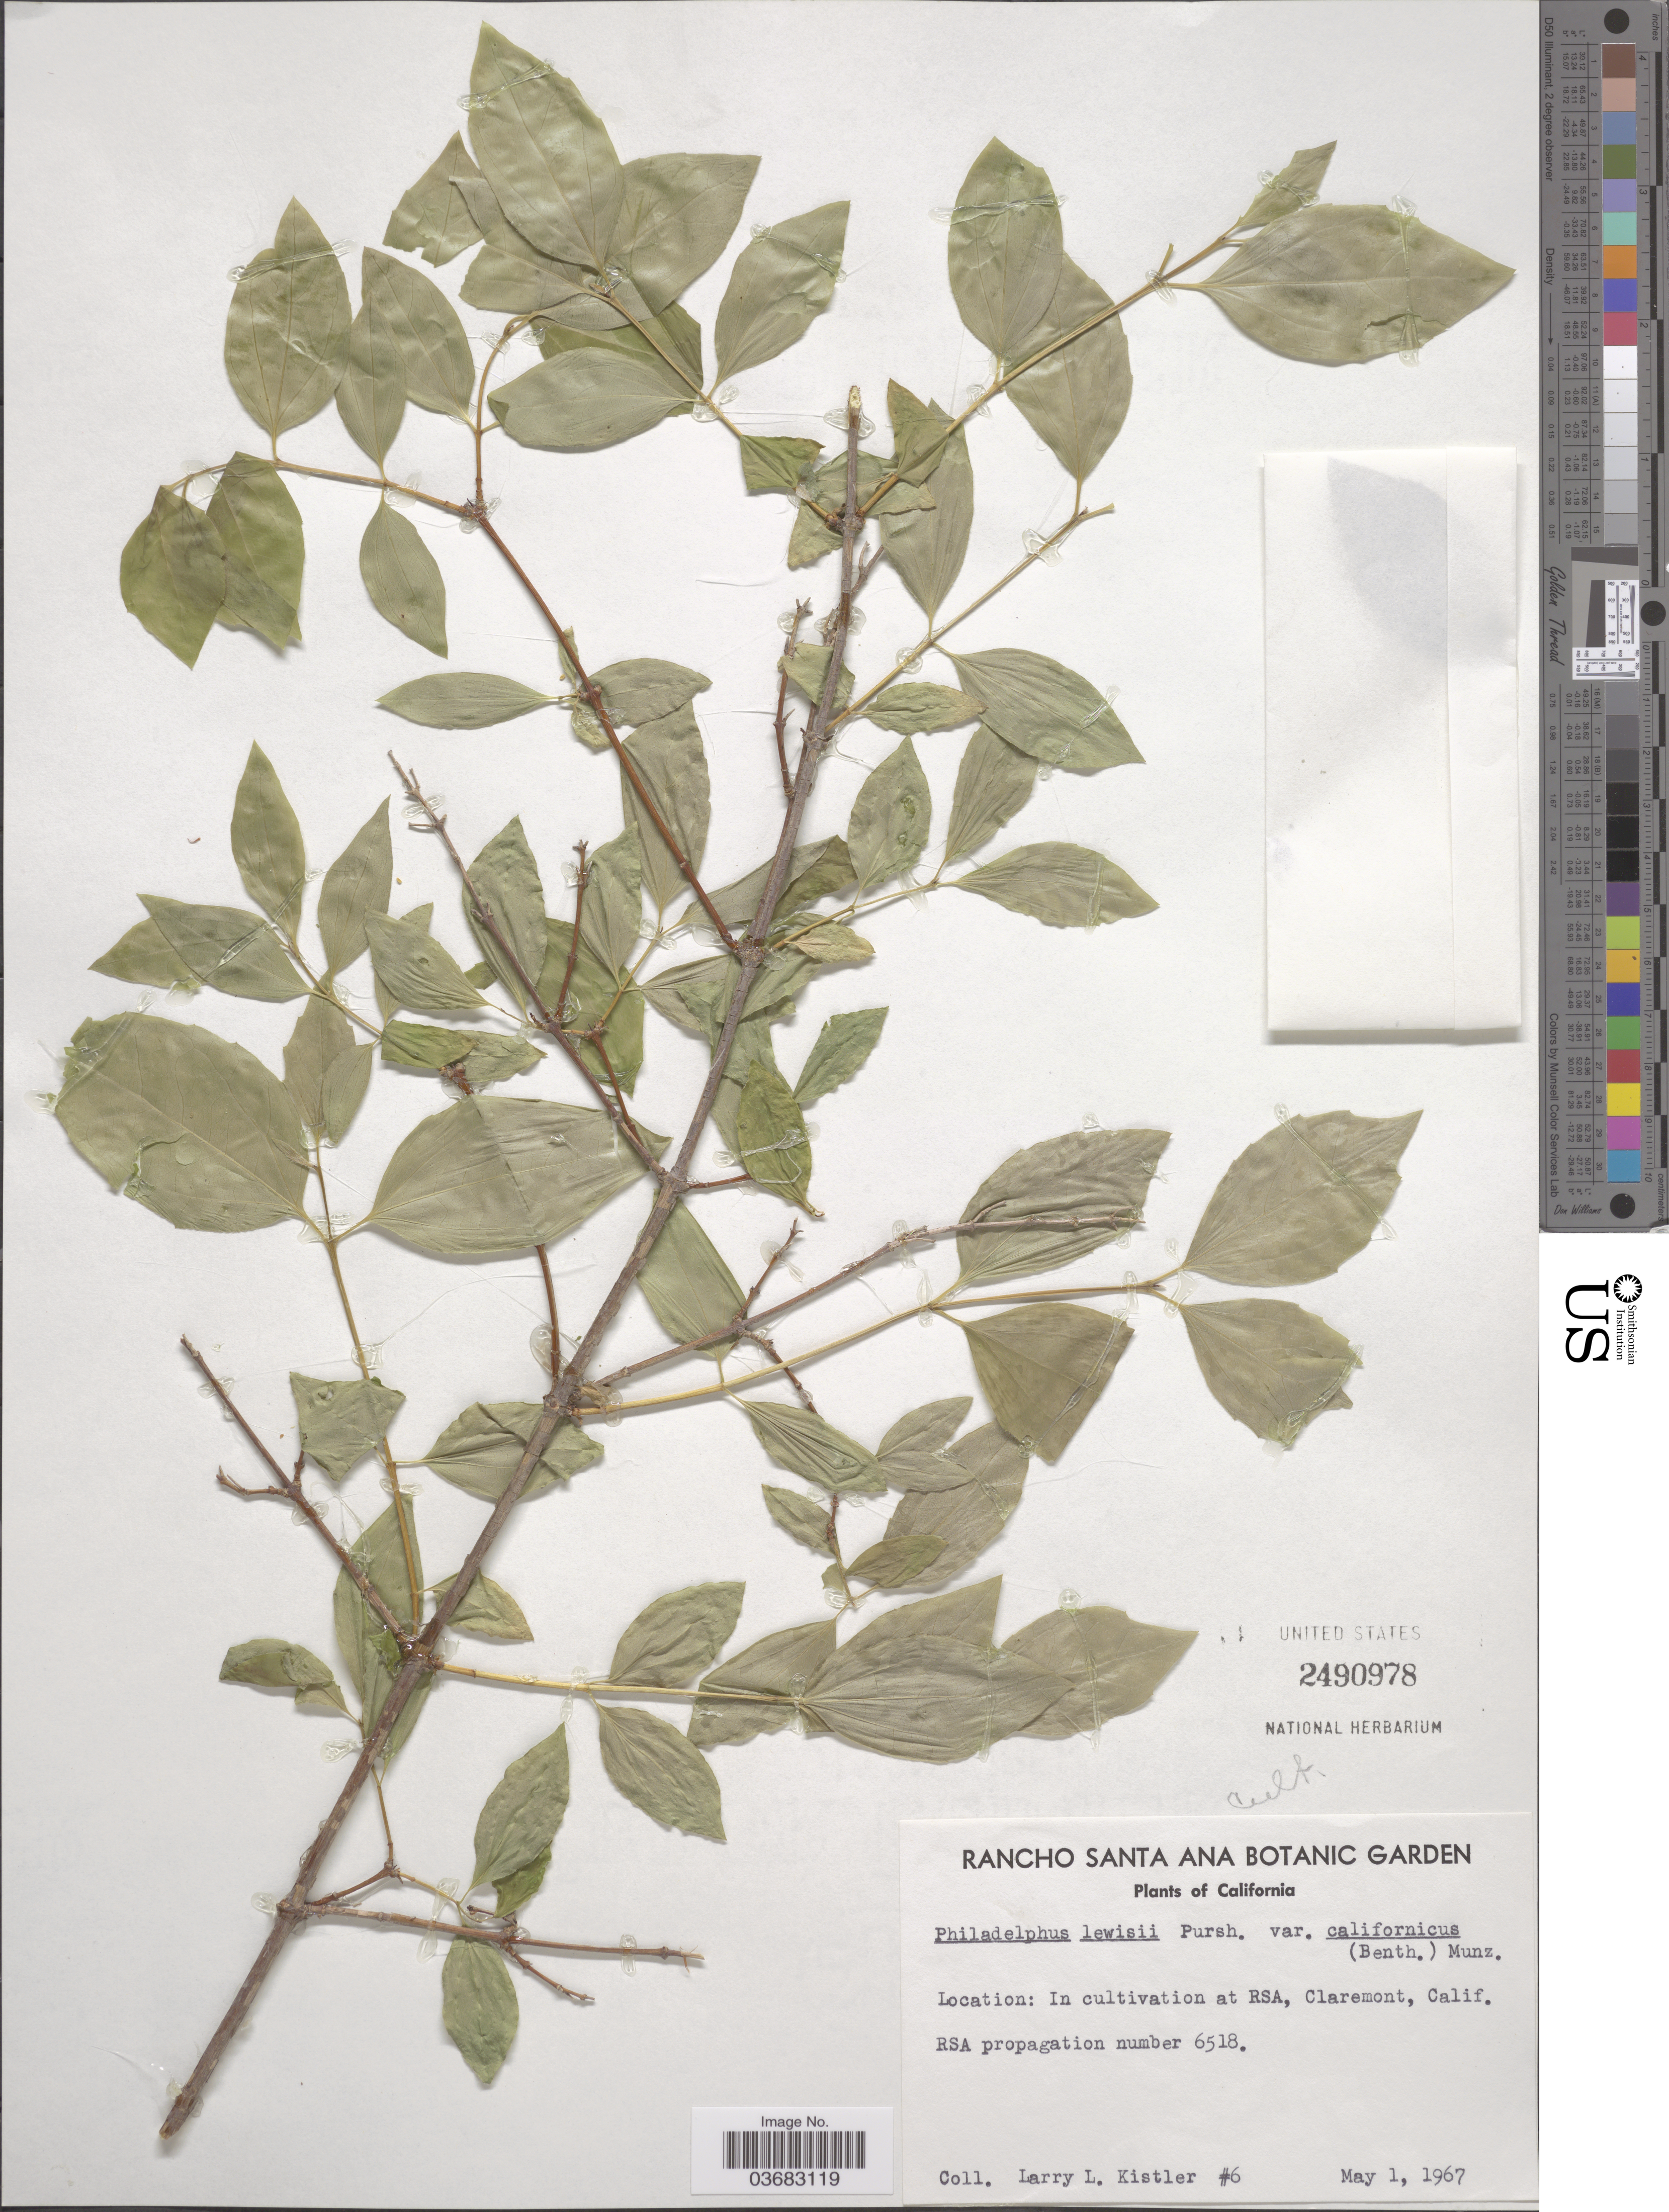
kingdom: Plantae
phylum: Tracheophyta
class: Magnoliopsida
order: Cornales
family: Hydrangeaceae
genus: Philadelphus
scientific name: Philadelphus lewisii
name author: Pursh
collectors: L. Kistler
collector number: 6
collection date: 1967-05-01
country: United States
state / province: California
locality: In cultivation at RSA, Claremont. RSA propagation number 6518.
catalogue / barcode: US 2490978